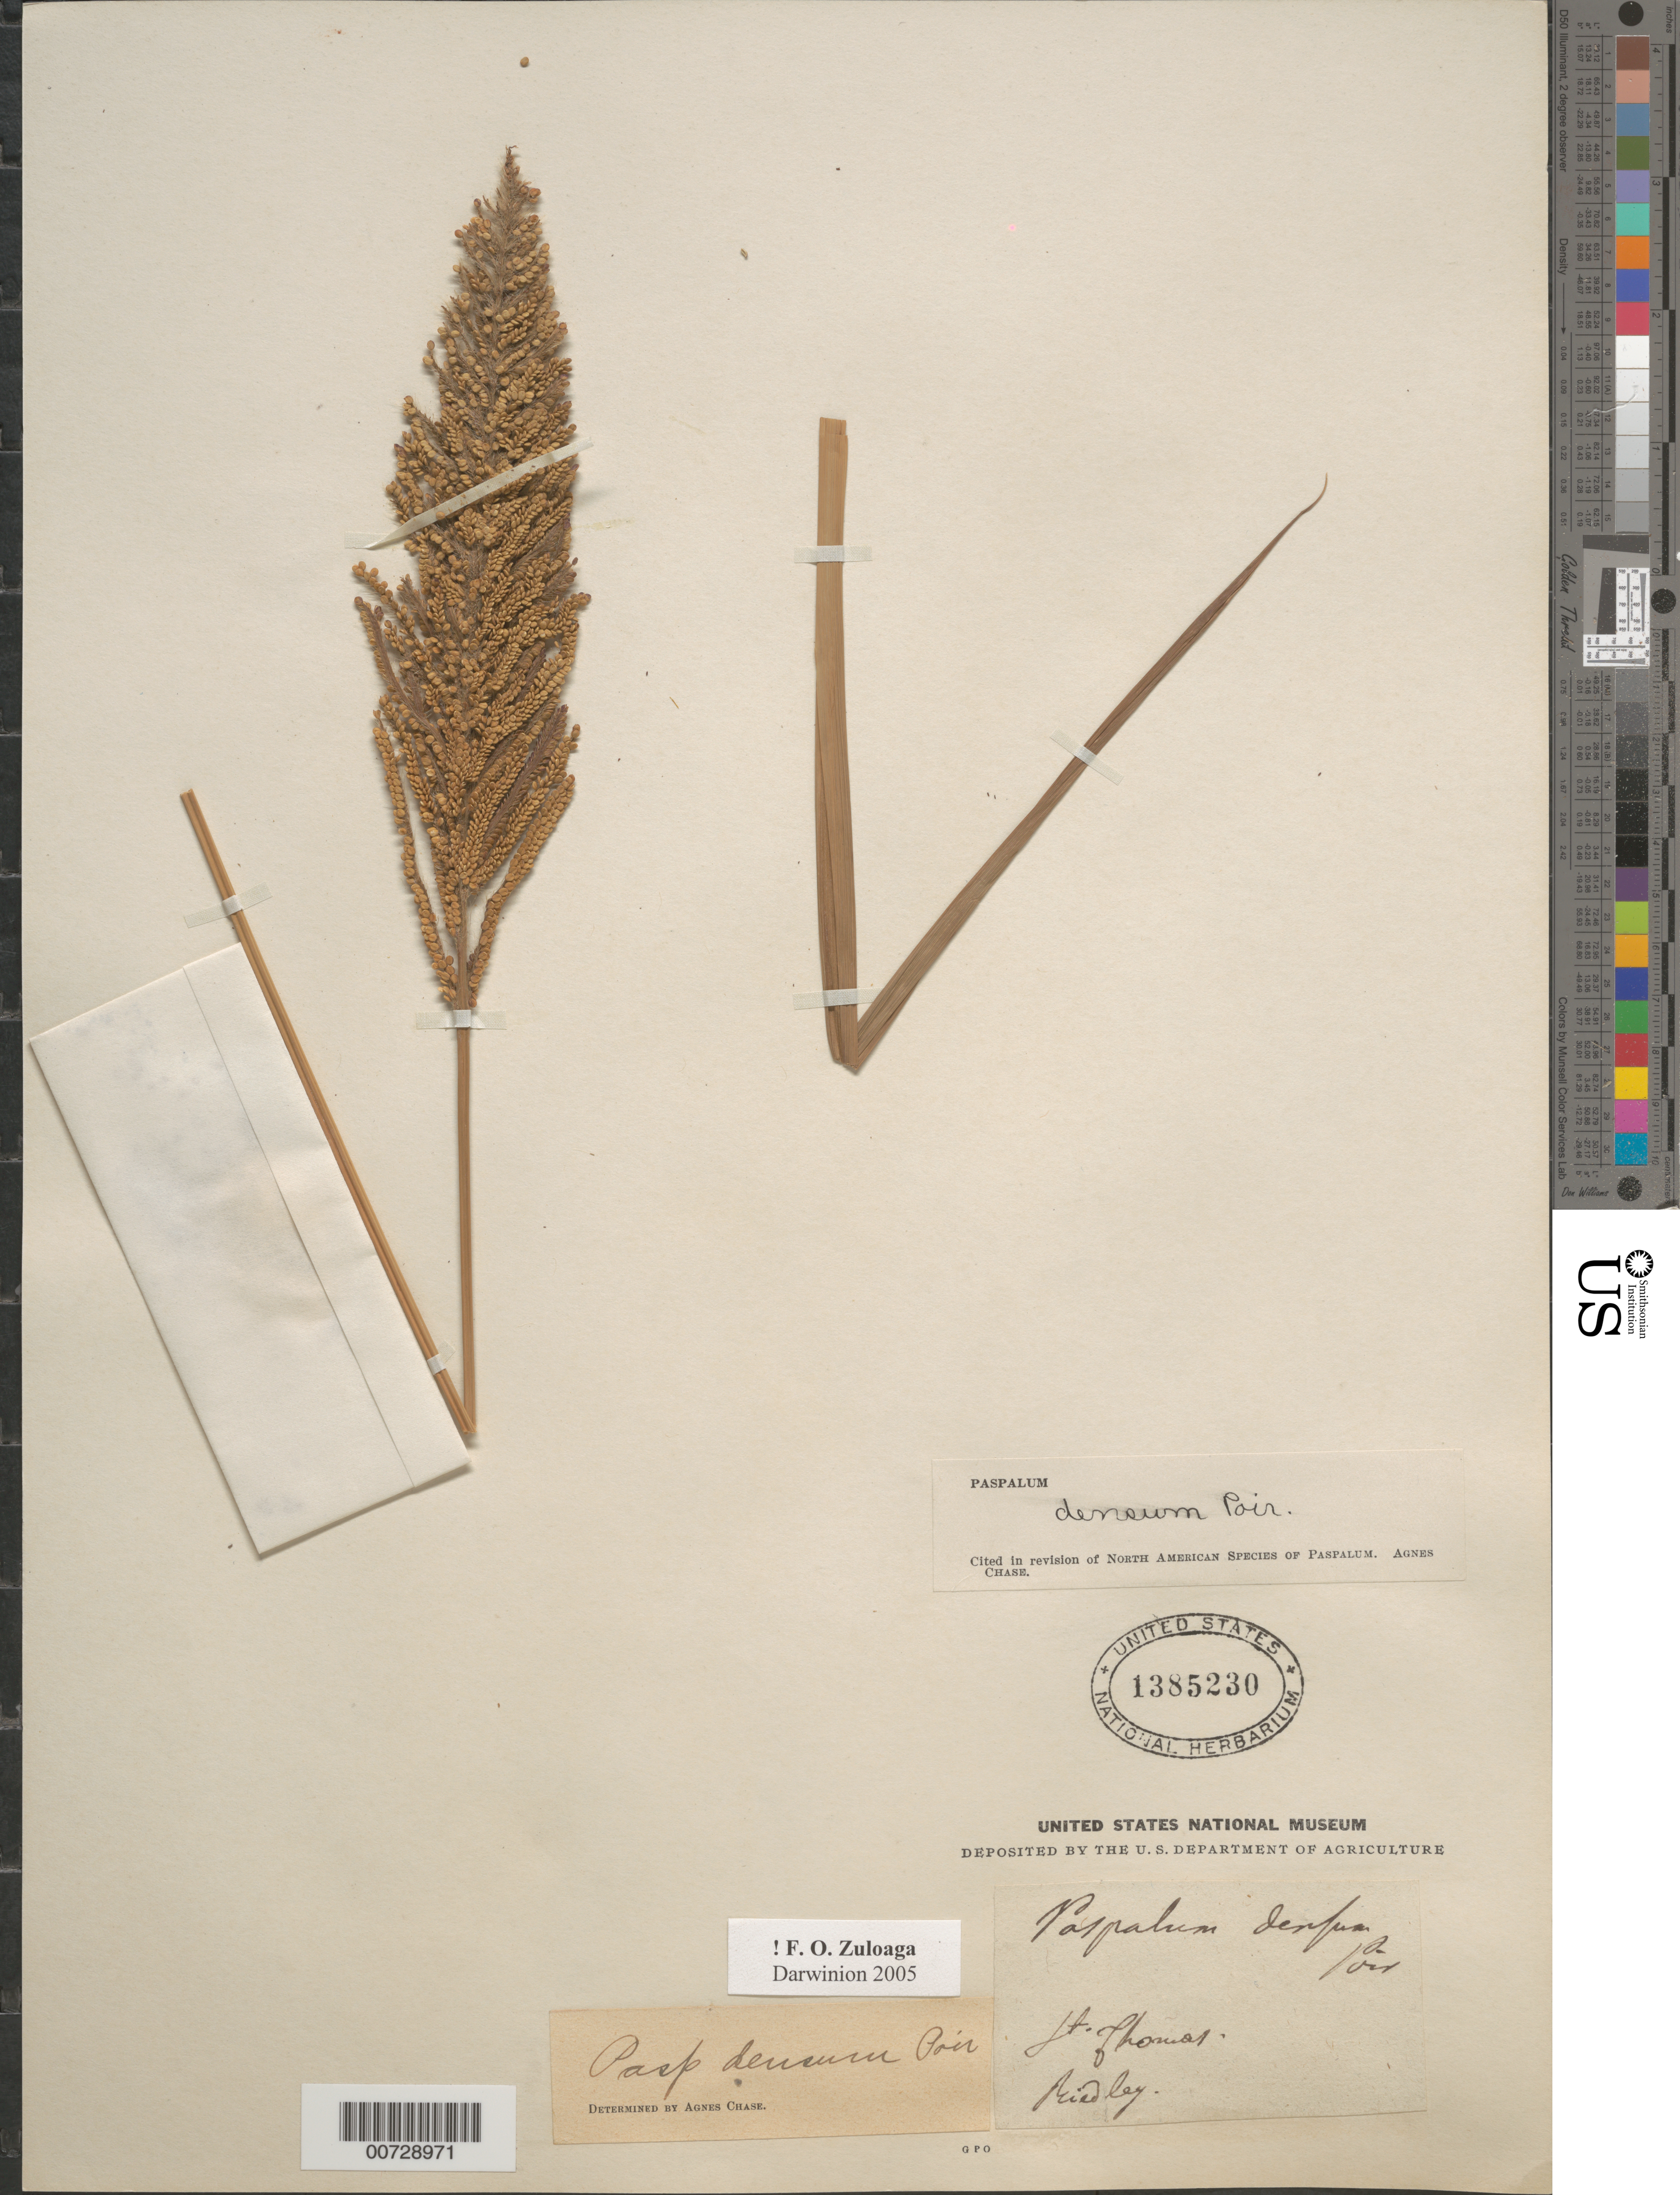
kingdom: Plantae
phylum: Tracheophyta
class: Liliopsida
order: Poales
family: Poaceae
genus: Paspalum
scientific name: Paspalum densum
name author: Poir.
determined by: Chase, [M.] Agnes, (US)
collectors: -. Riedley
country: U.S. Virgin Islands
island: St. Thomas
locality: St. Thomas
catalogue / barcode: US 1385230